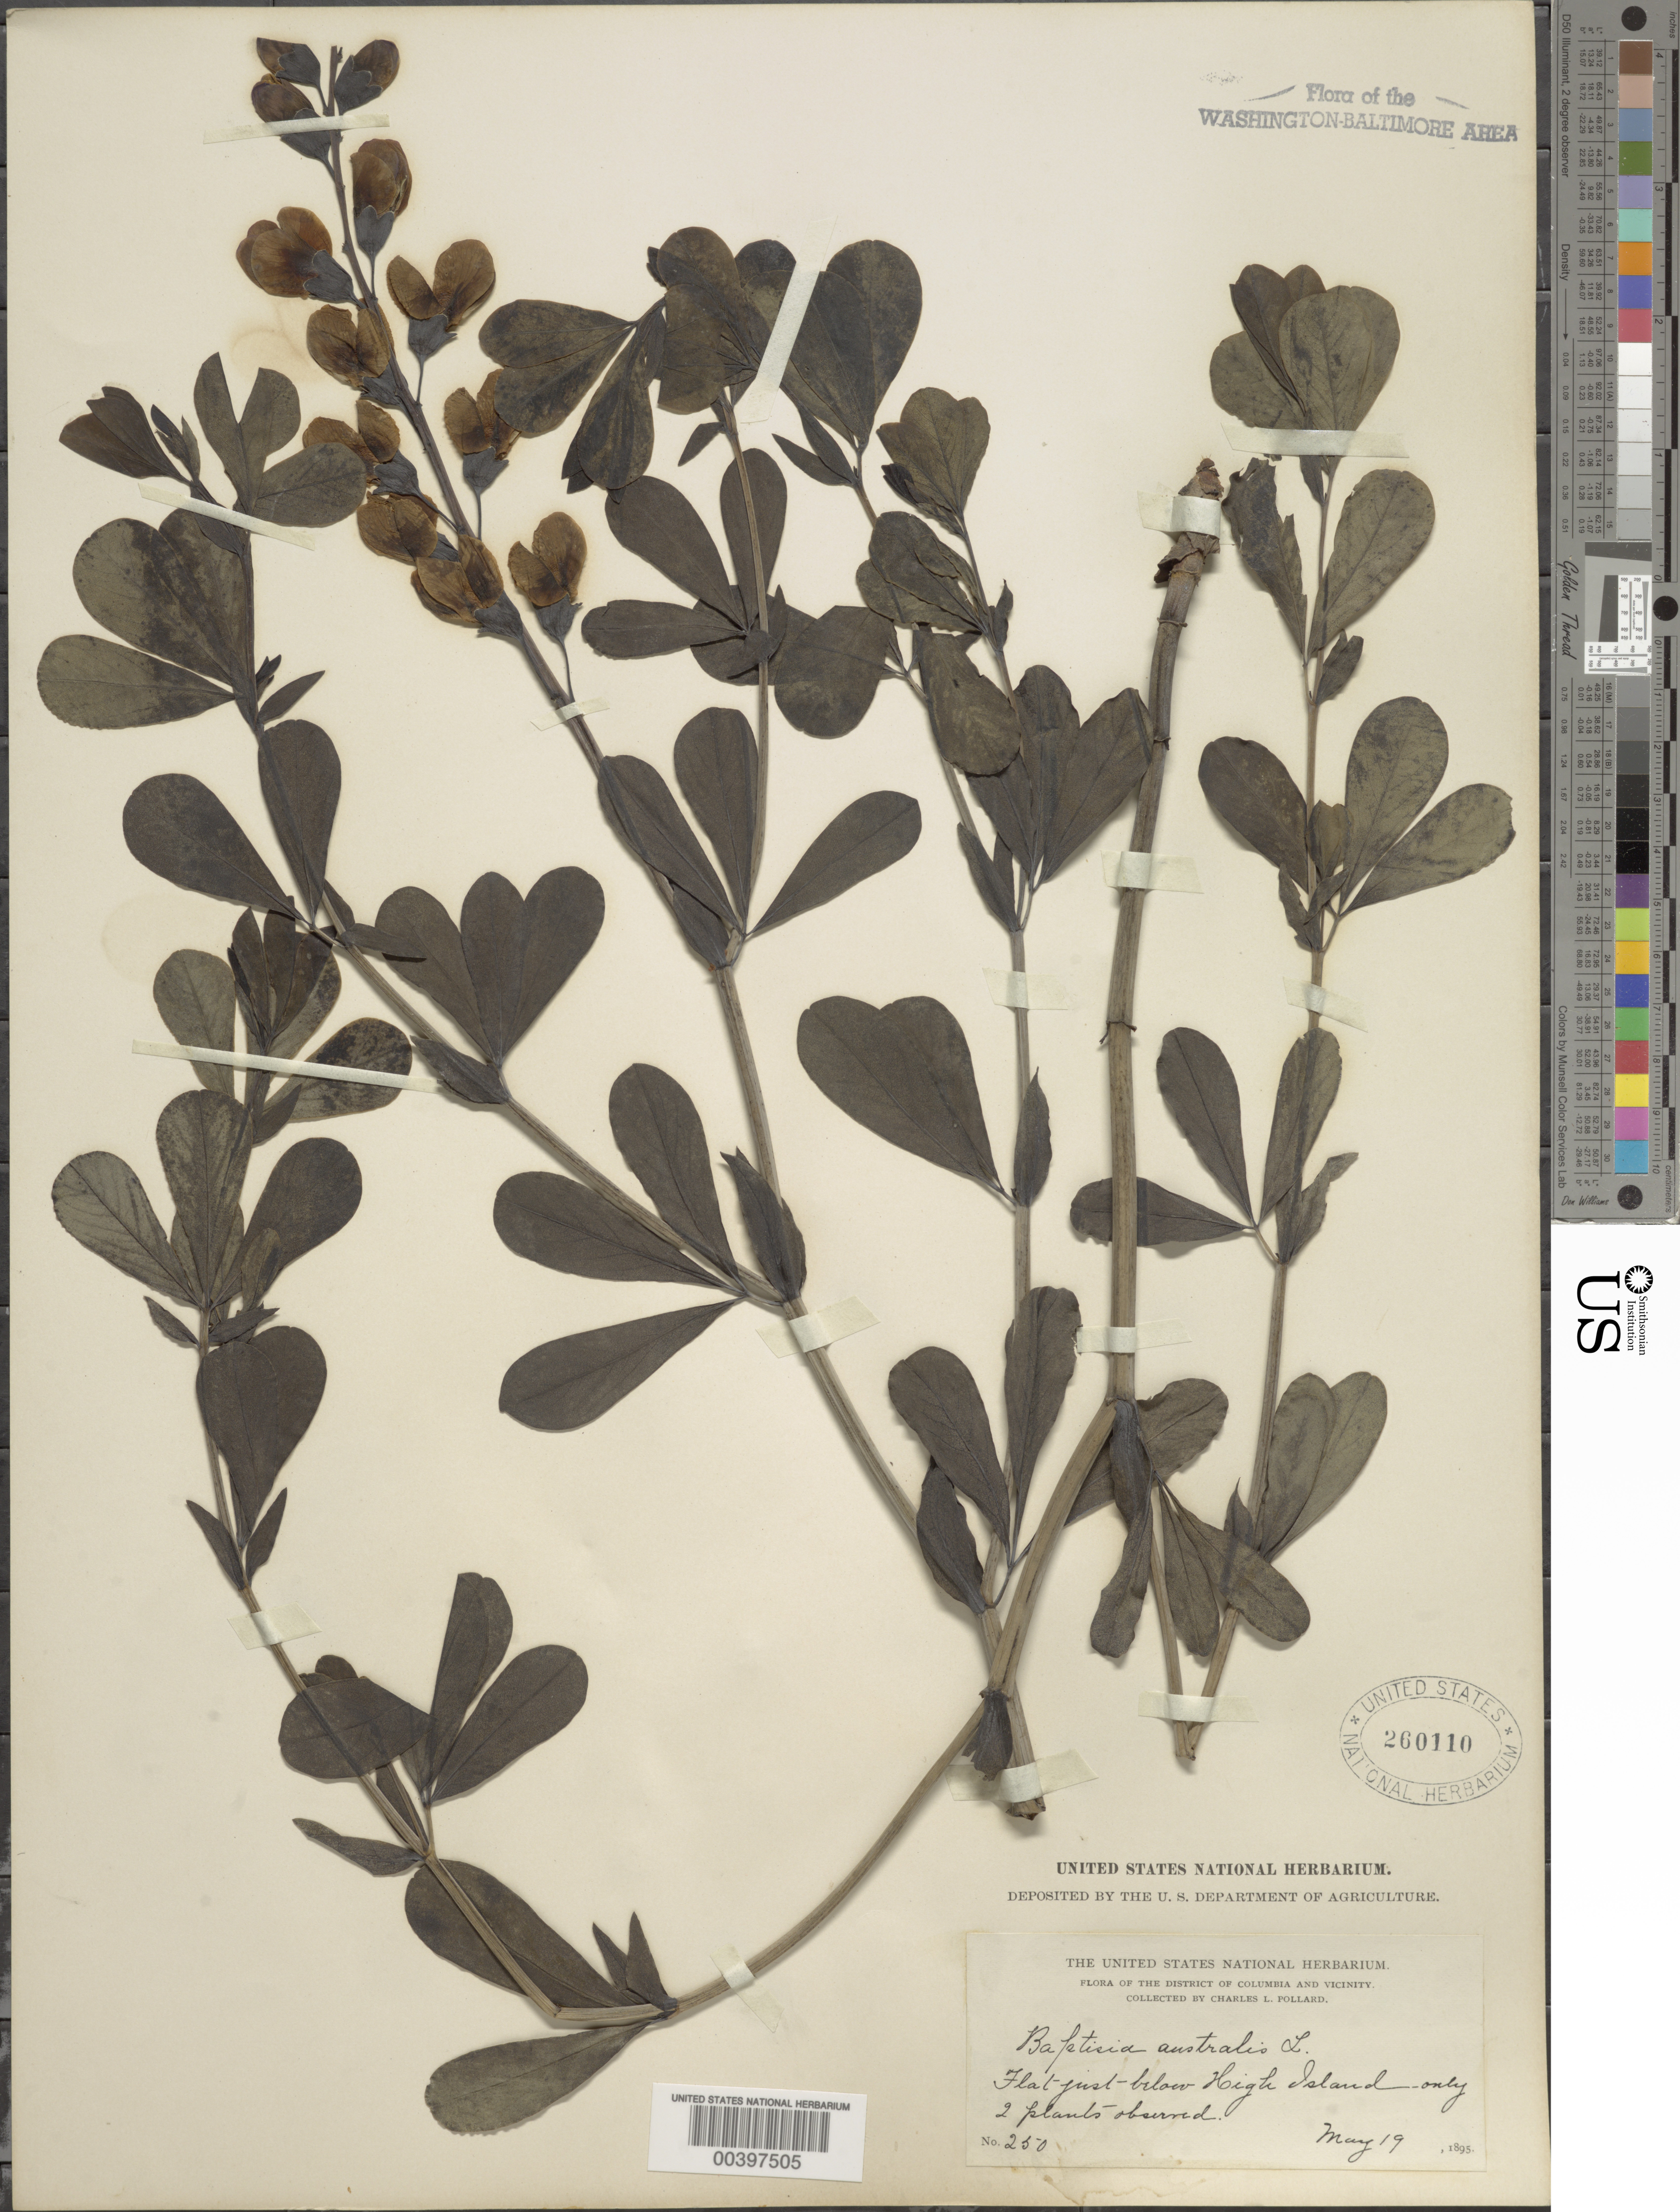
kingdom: Plantae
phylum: Tracheophyta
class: Magnoliopsida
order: Fabales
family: Fabaceae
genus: Baptisia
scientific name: Baptisia australis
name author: (L.) R. Br.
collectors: C. L. Pollard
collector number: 250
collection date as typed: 19 May 1895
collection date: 1895-05-19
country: United States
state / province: Maryland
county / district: Montgomery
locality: Potomac Flats near High Island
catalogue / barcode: US 260110